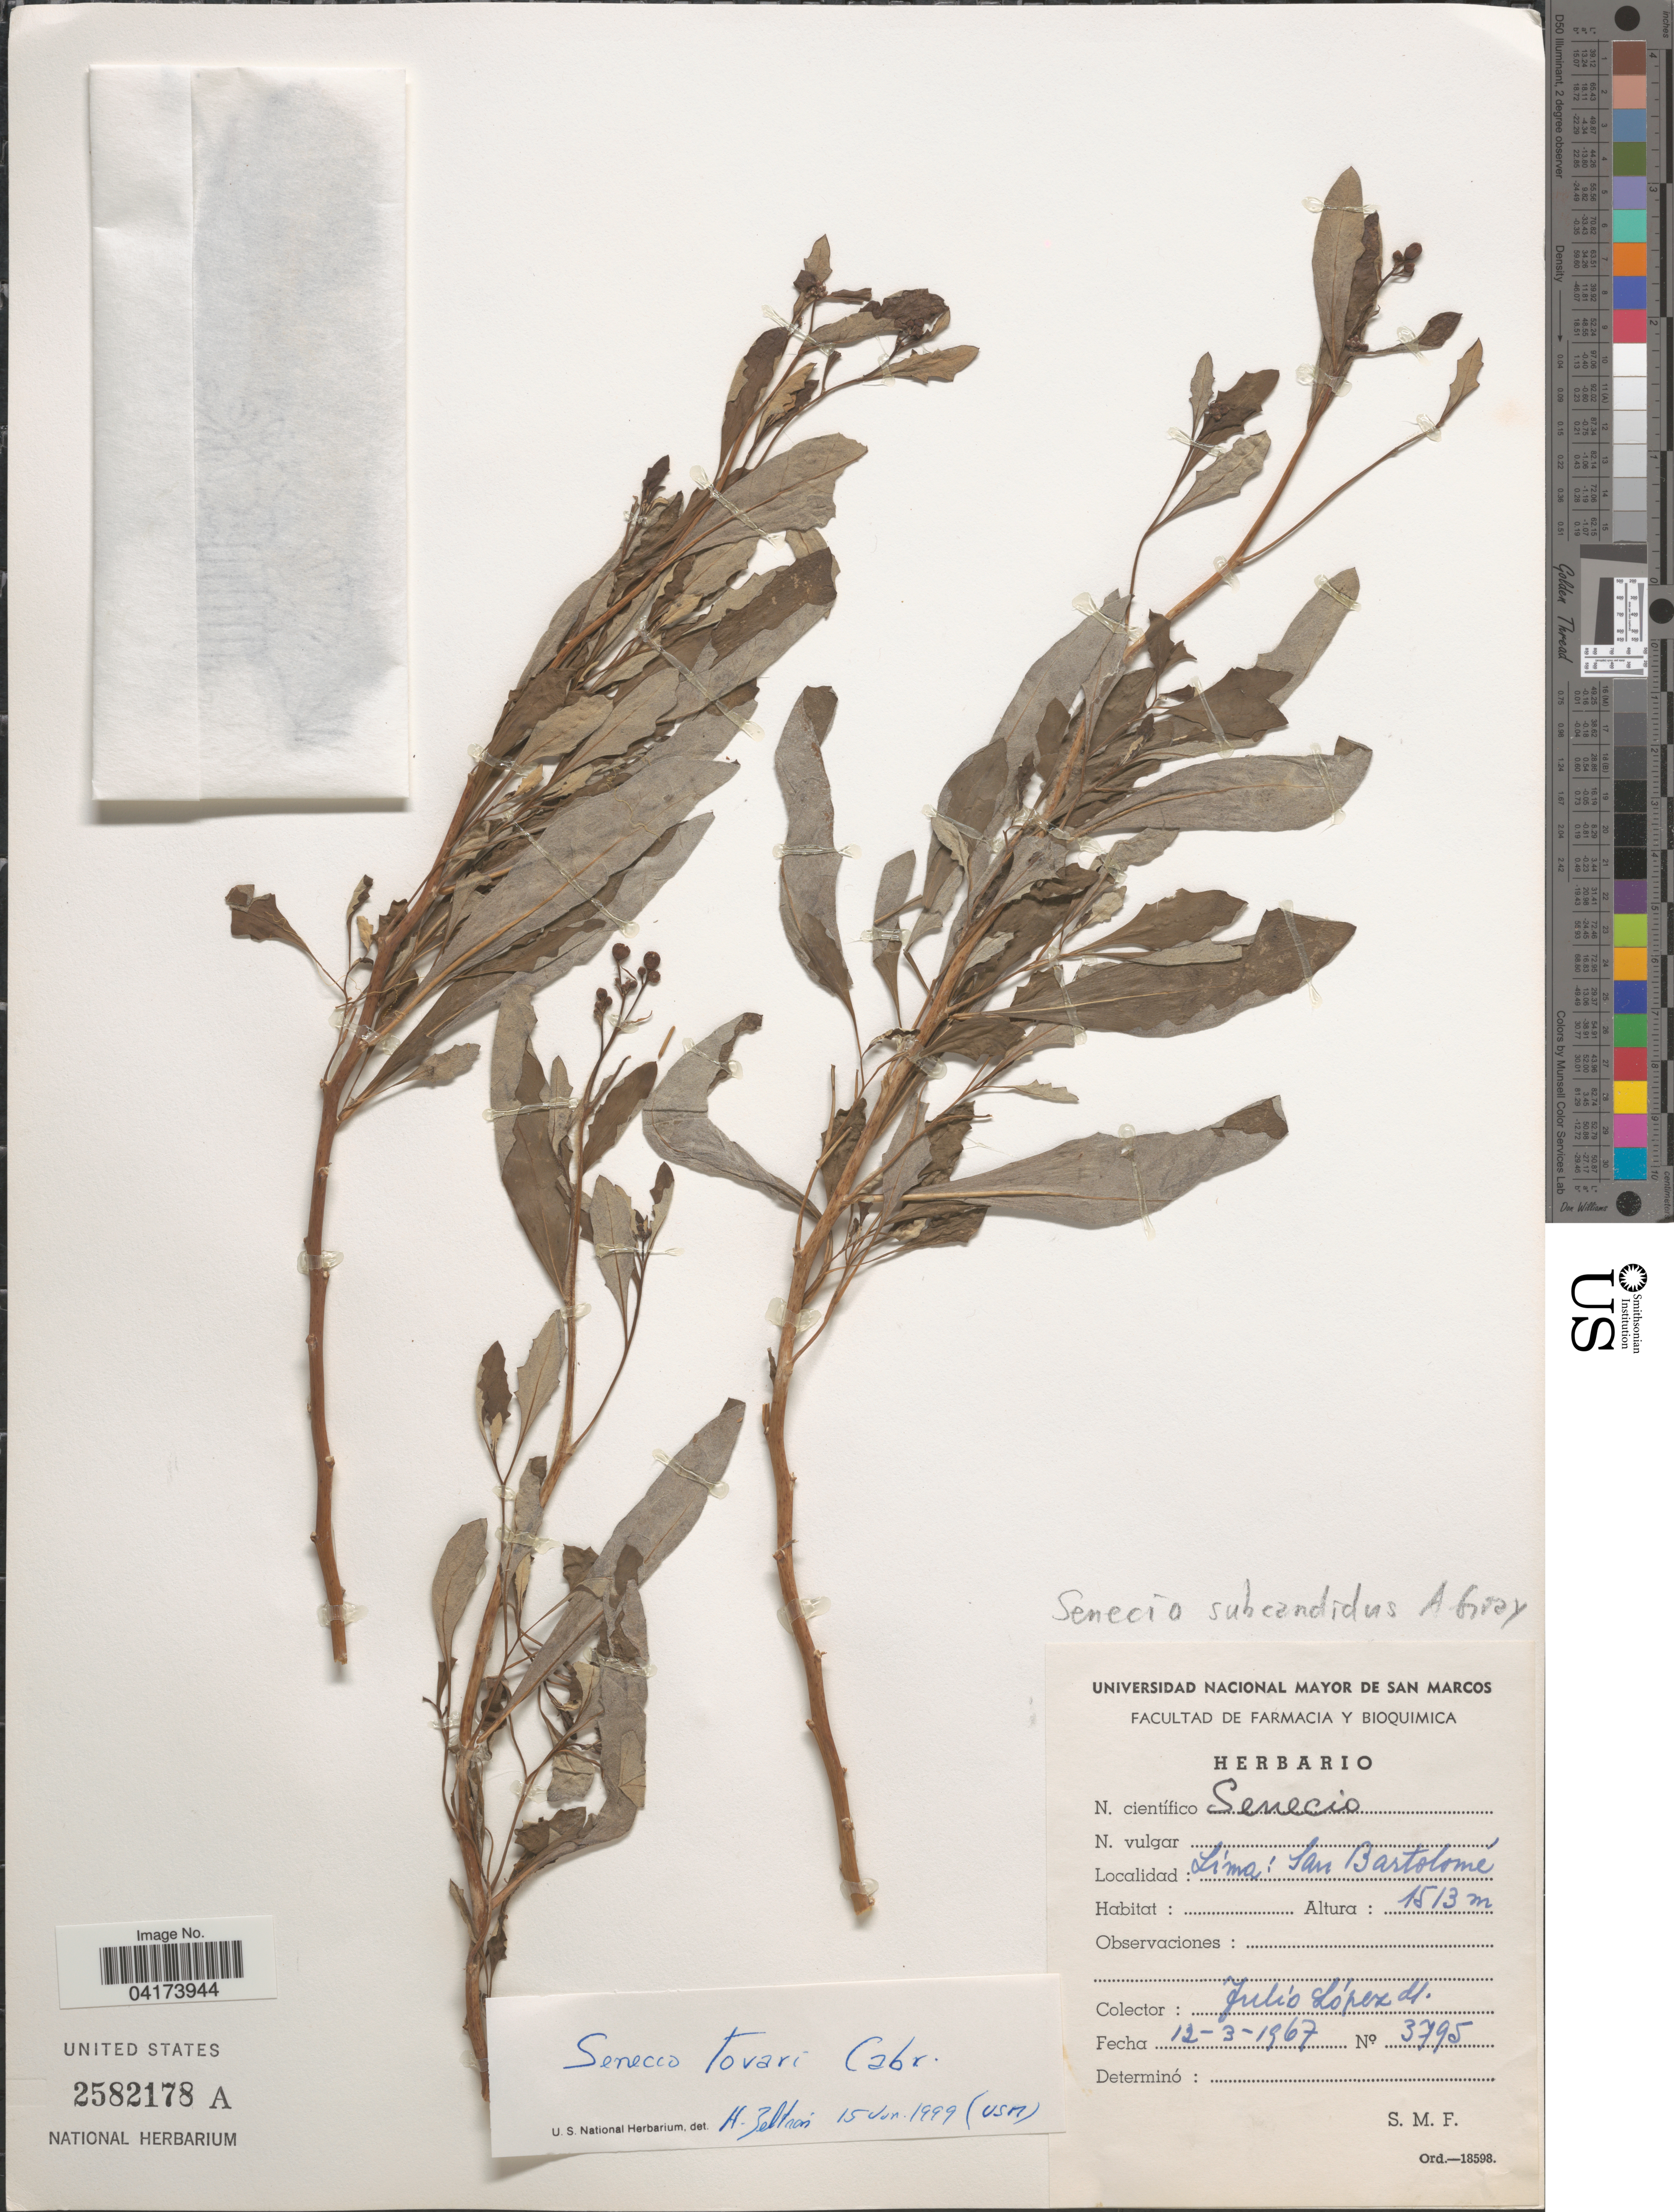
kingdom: Plantae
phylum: Tracheophyta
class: Magnoliopsida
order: Asterales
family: Asteraceae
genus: Senecio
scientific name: Senecio tovari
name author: Cabrera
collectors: J. Lopez M.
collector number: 3795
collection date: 1967-03-12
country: Peru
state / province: Lima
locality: San Bartolomé.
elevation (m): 1513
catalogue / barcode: US 2582178A